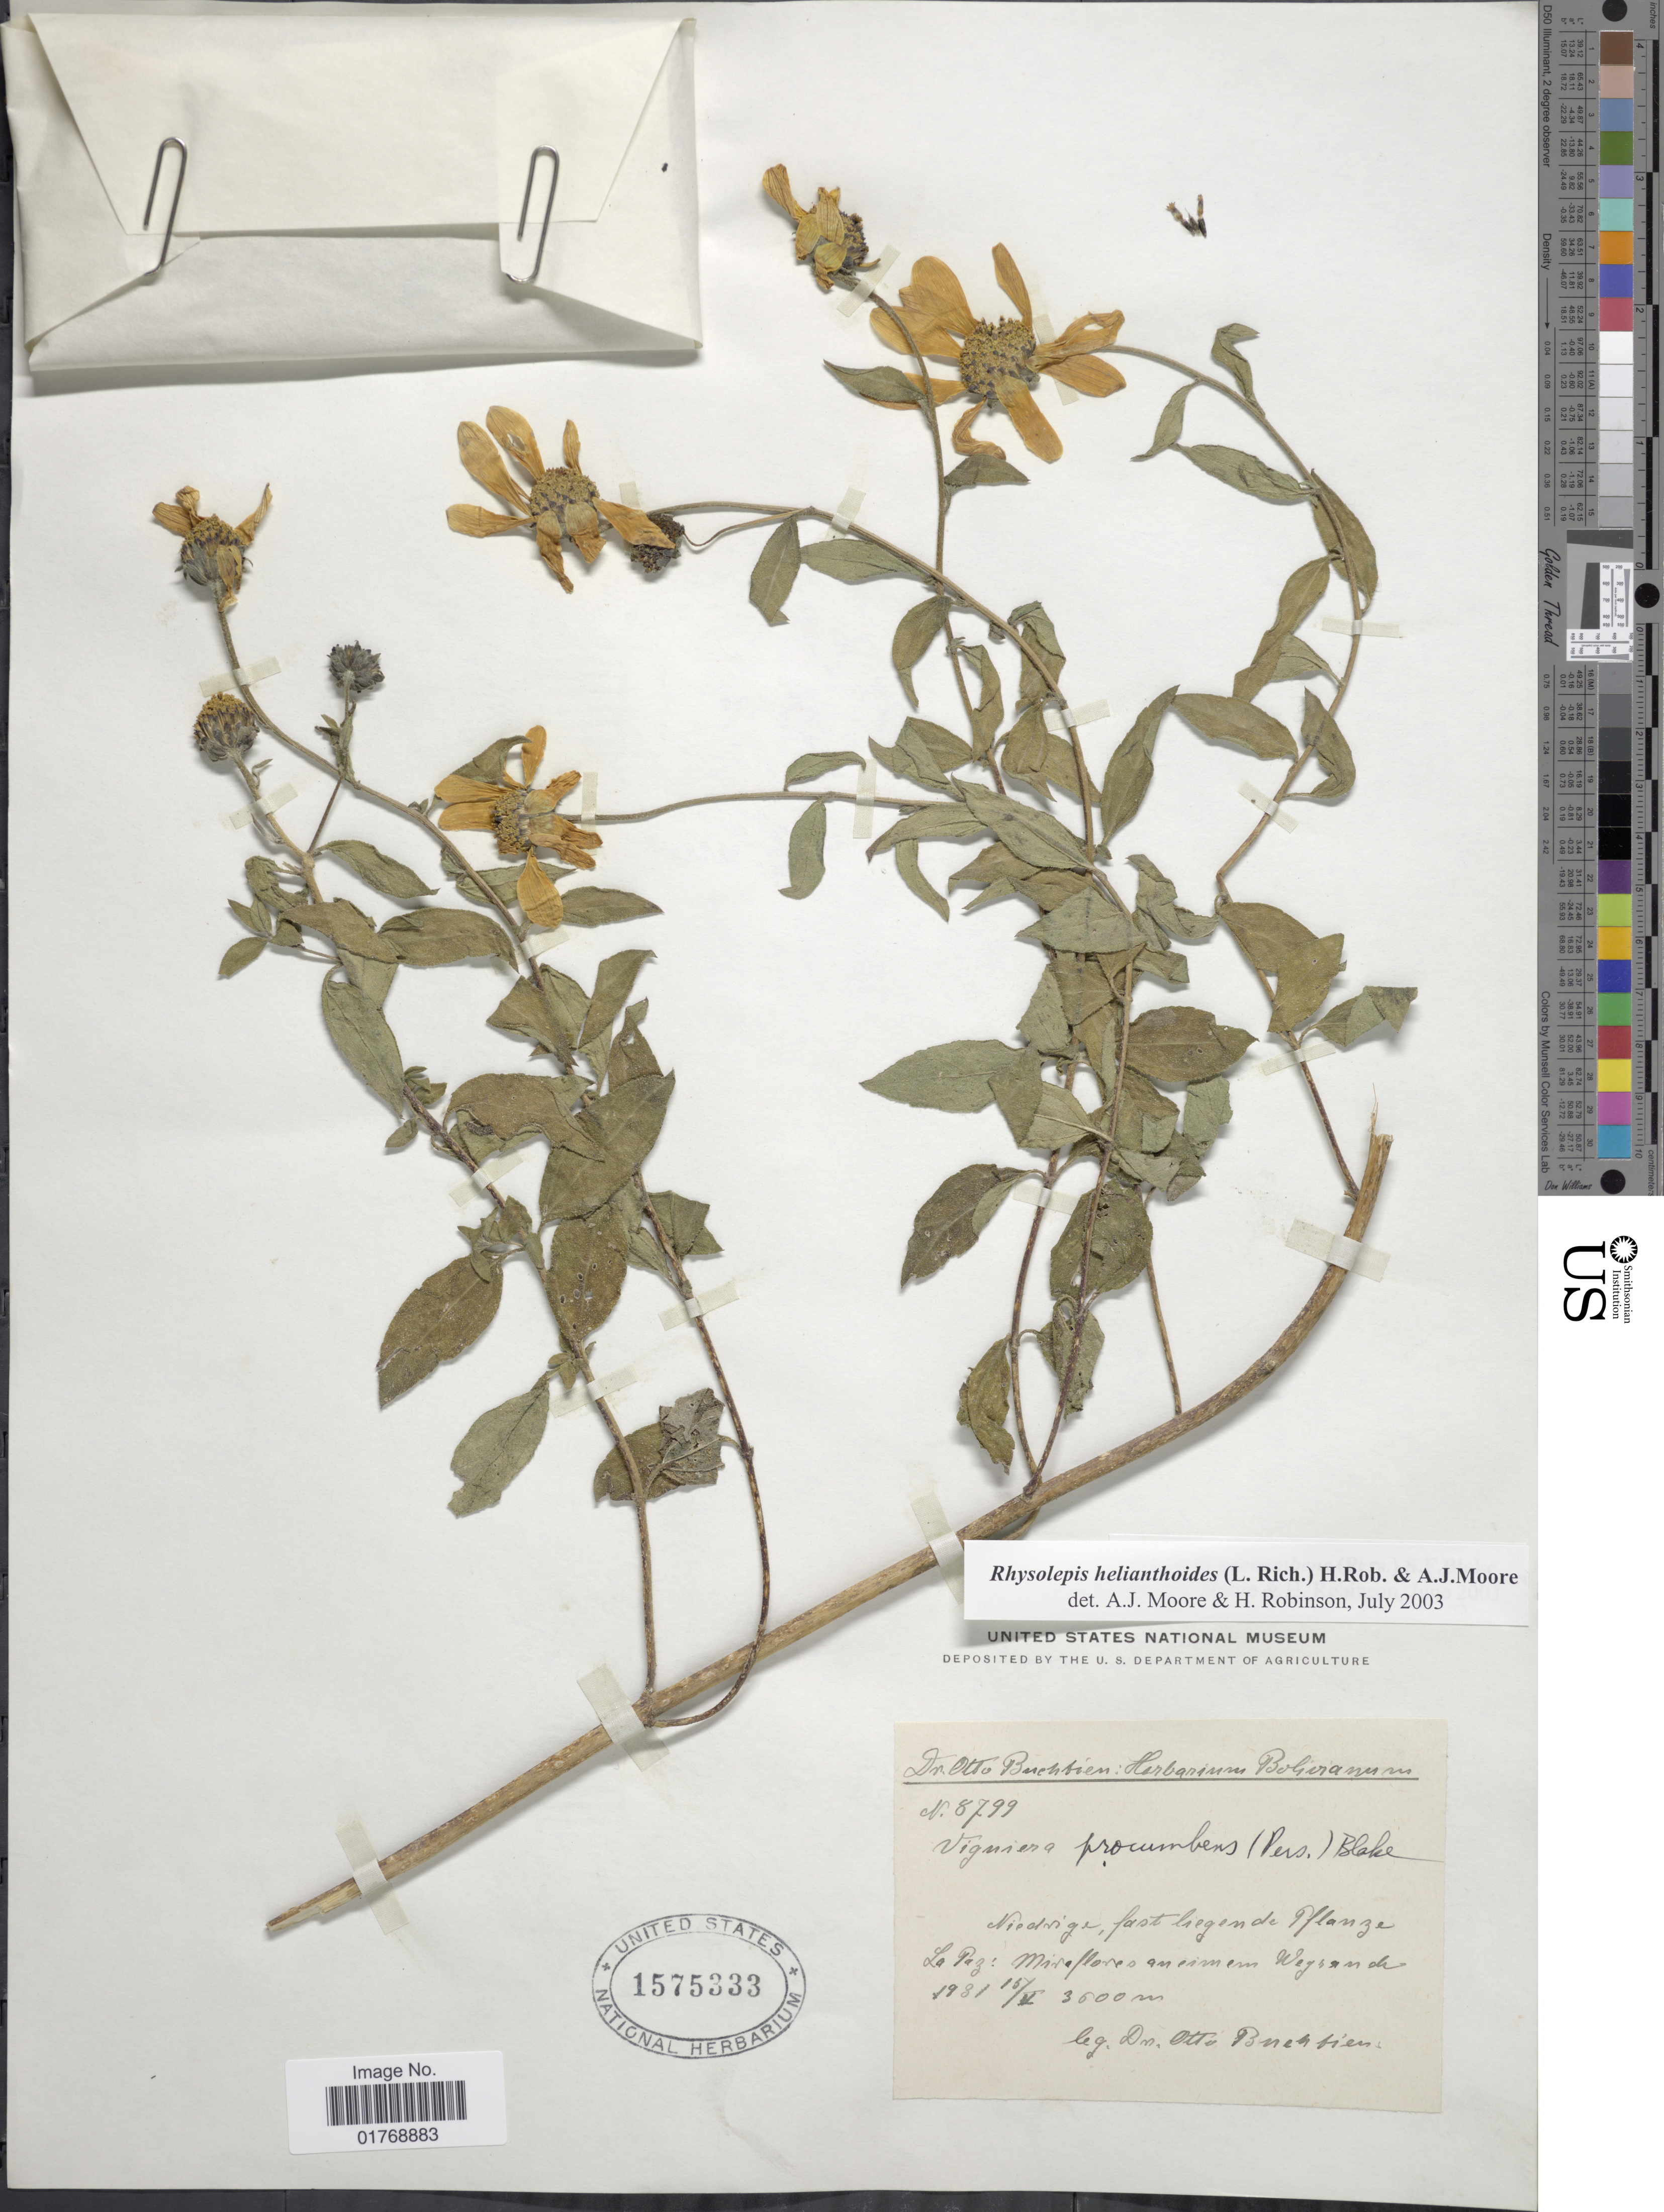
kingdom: Plantae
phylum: Tracheophyta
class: Magnoliopsida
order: Asterales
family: Asteraceae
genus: Viguiera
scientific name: Viguiera procumbens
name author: (Pers.) S.F. Blake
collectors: O. Buchtien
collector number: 8799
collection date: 1931-05-15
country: Bolivia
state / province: La Paz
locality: La Paz: Miraflores an eimem Wegsande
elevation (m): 3600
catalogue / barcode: US 1575333